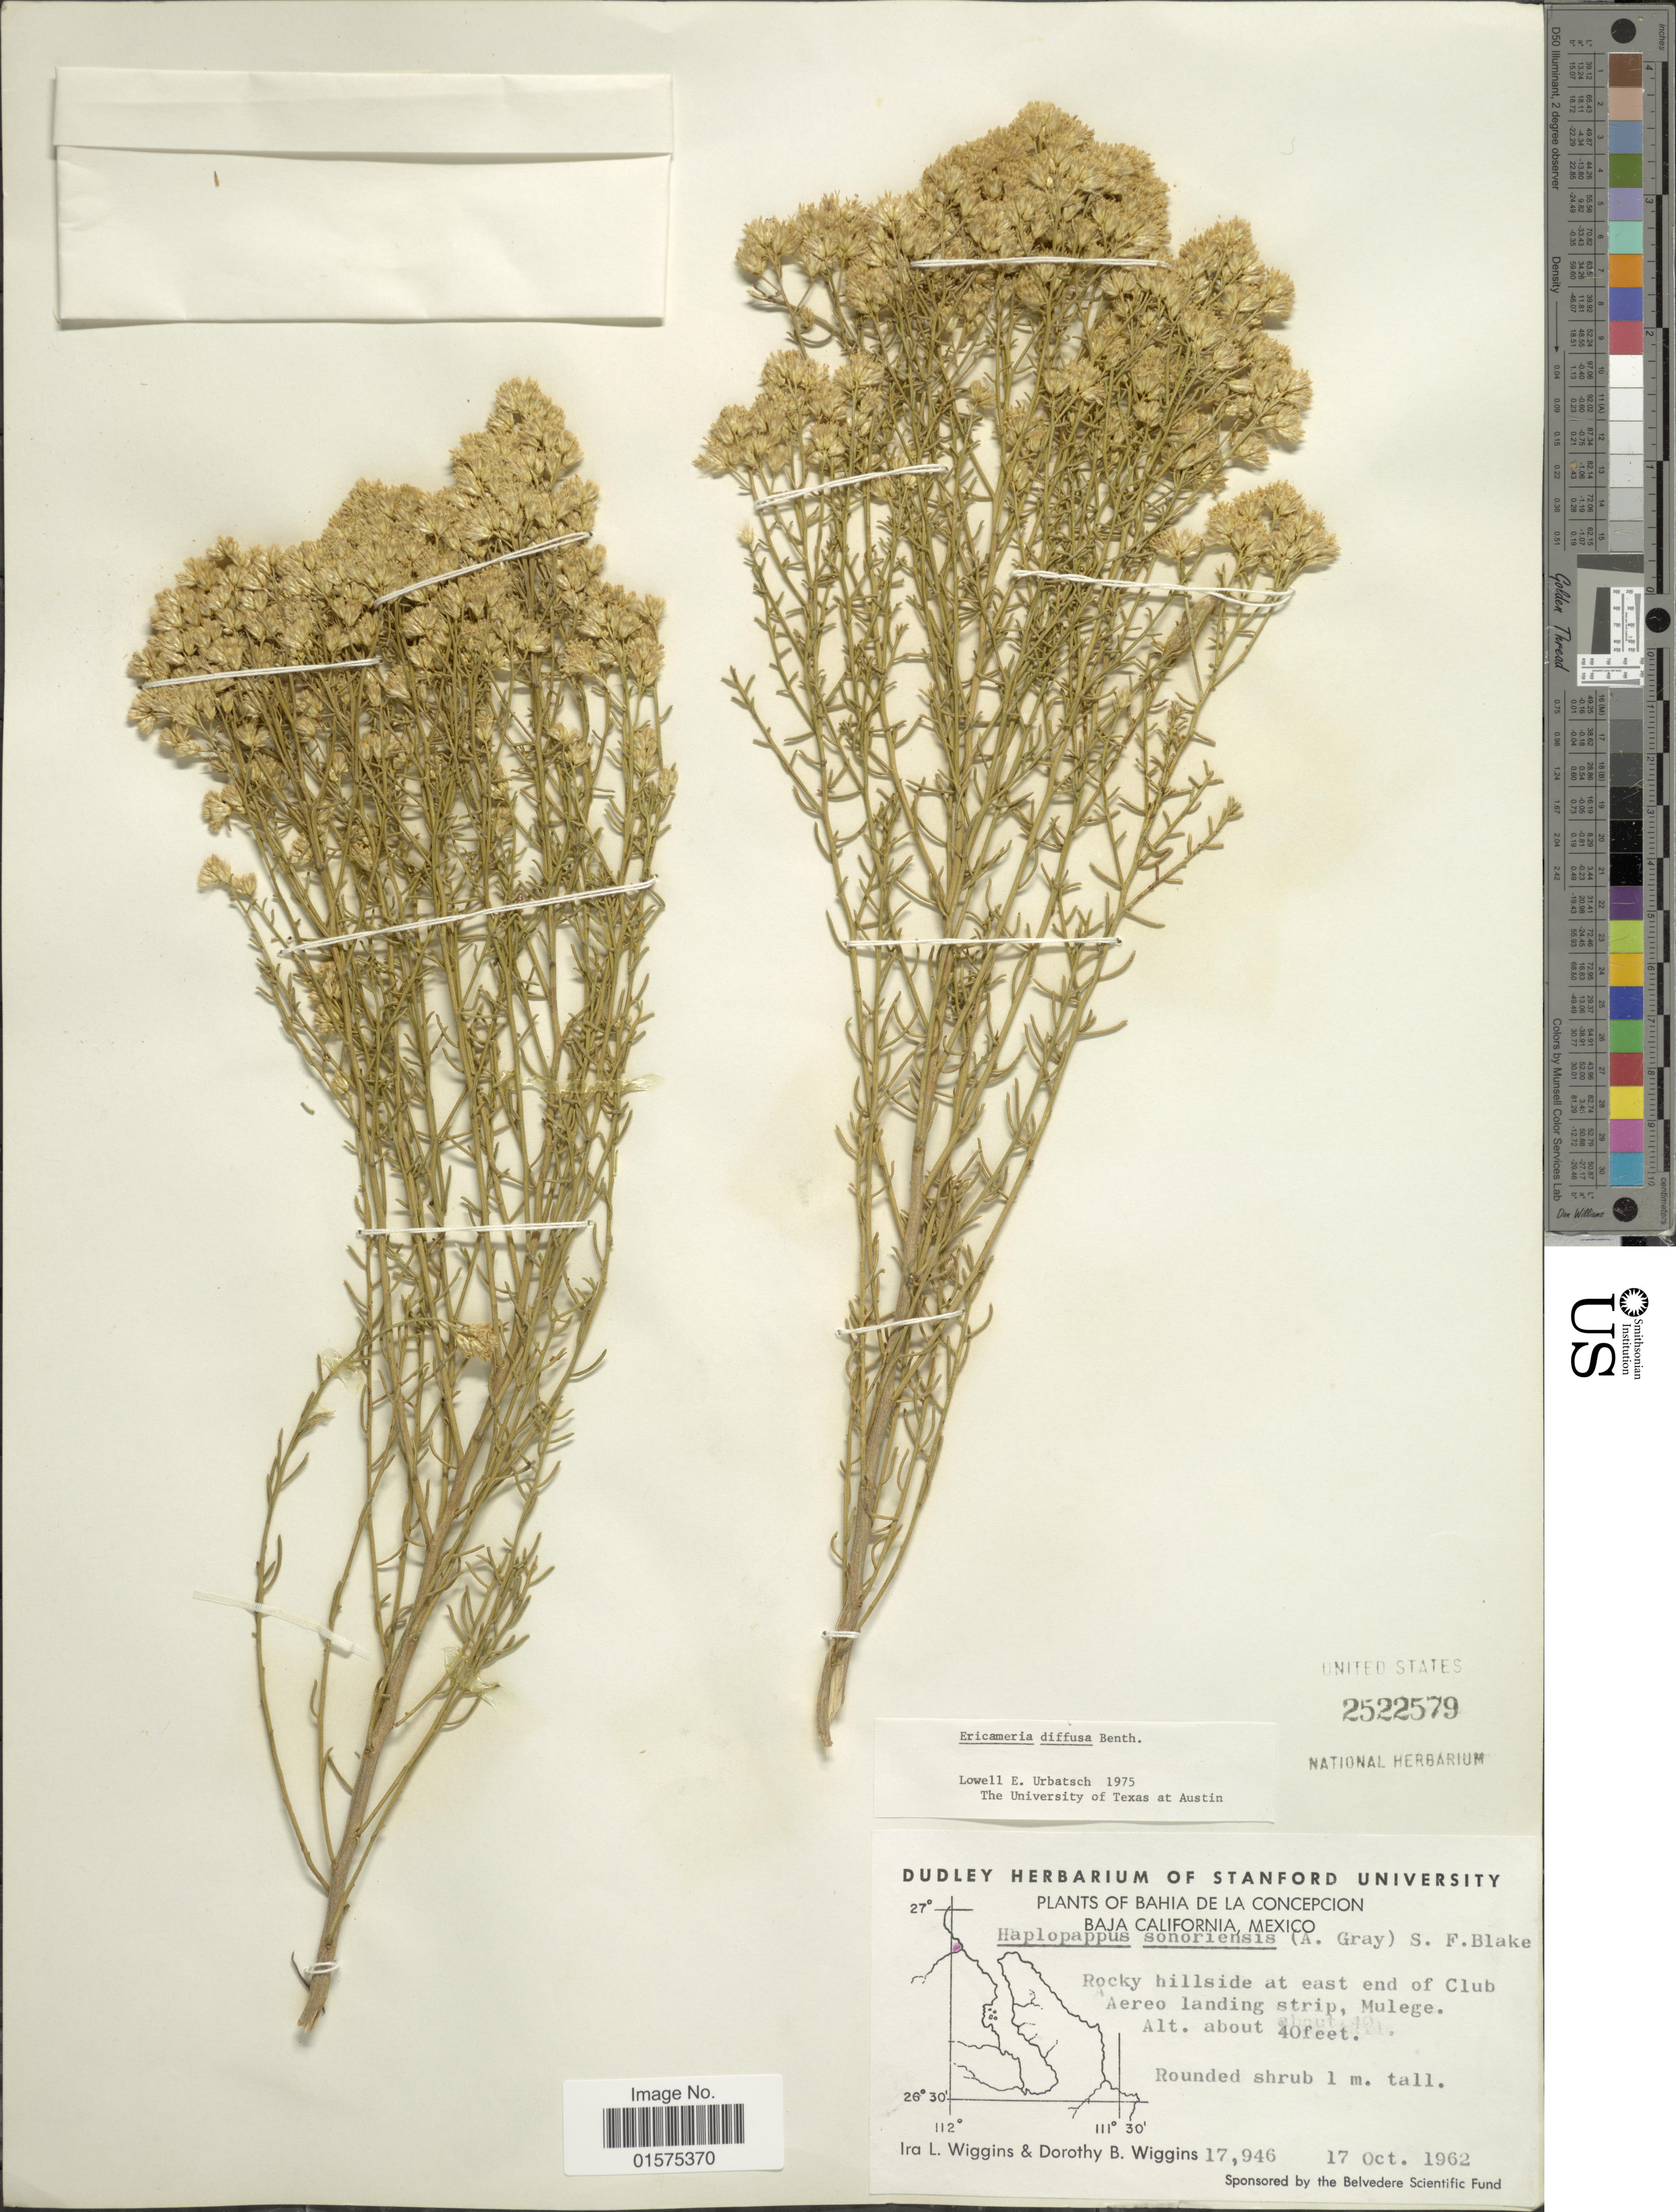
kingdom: Plantae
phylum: Tracheophyta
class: Magnoliopsida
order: Asterales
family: Asteraceae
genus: Xylothamia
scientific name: Xylothamia diffusa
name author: (Benth.) G.L. Nesom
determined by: Urbatsch, Lowell E., Curator (LSU), Louisiana State University (UNITED STATES)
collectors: I. L. Wiggins & D. B. Wiggins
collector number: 17946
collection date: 1962-10-17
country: Mexico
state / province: Baja California Sur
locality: Bahia de La Concepcion. east end of Club Aereo landing strip, Mulege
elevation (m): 12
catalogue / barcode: US 2522579